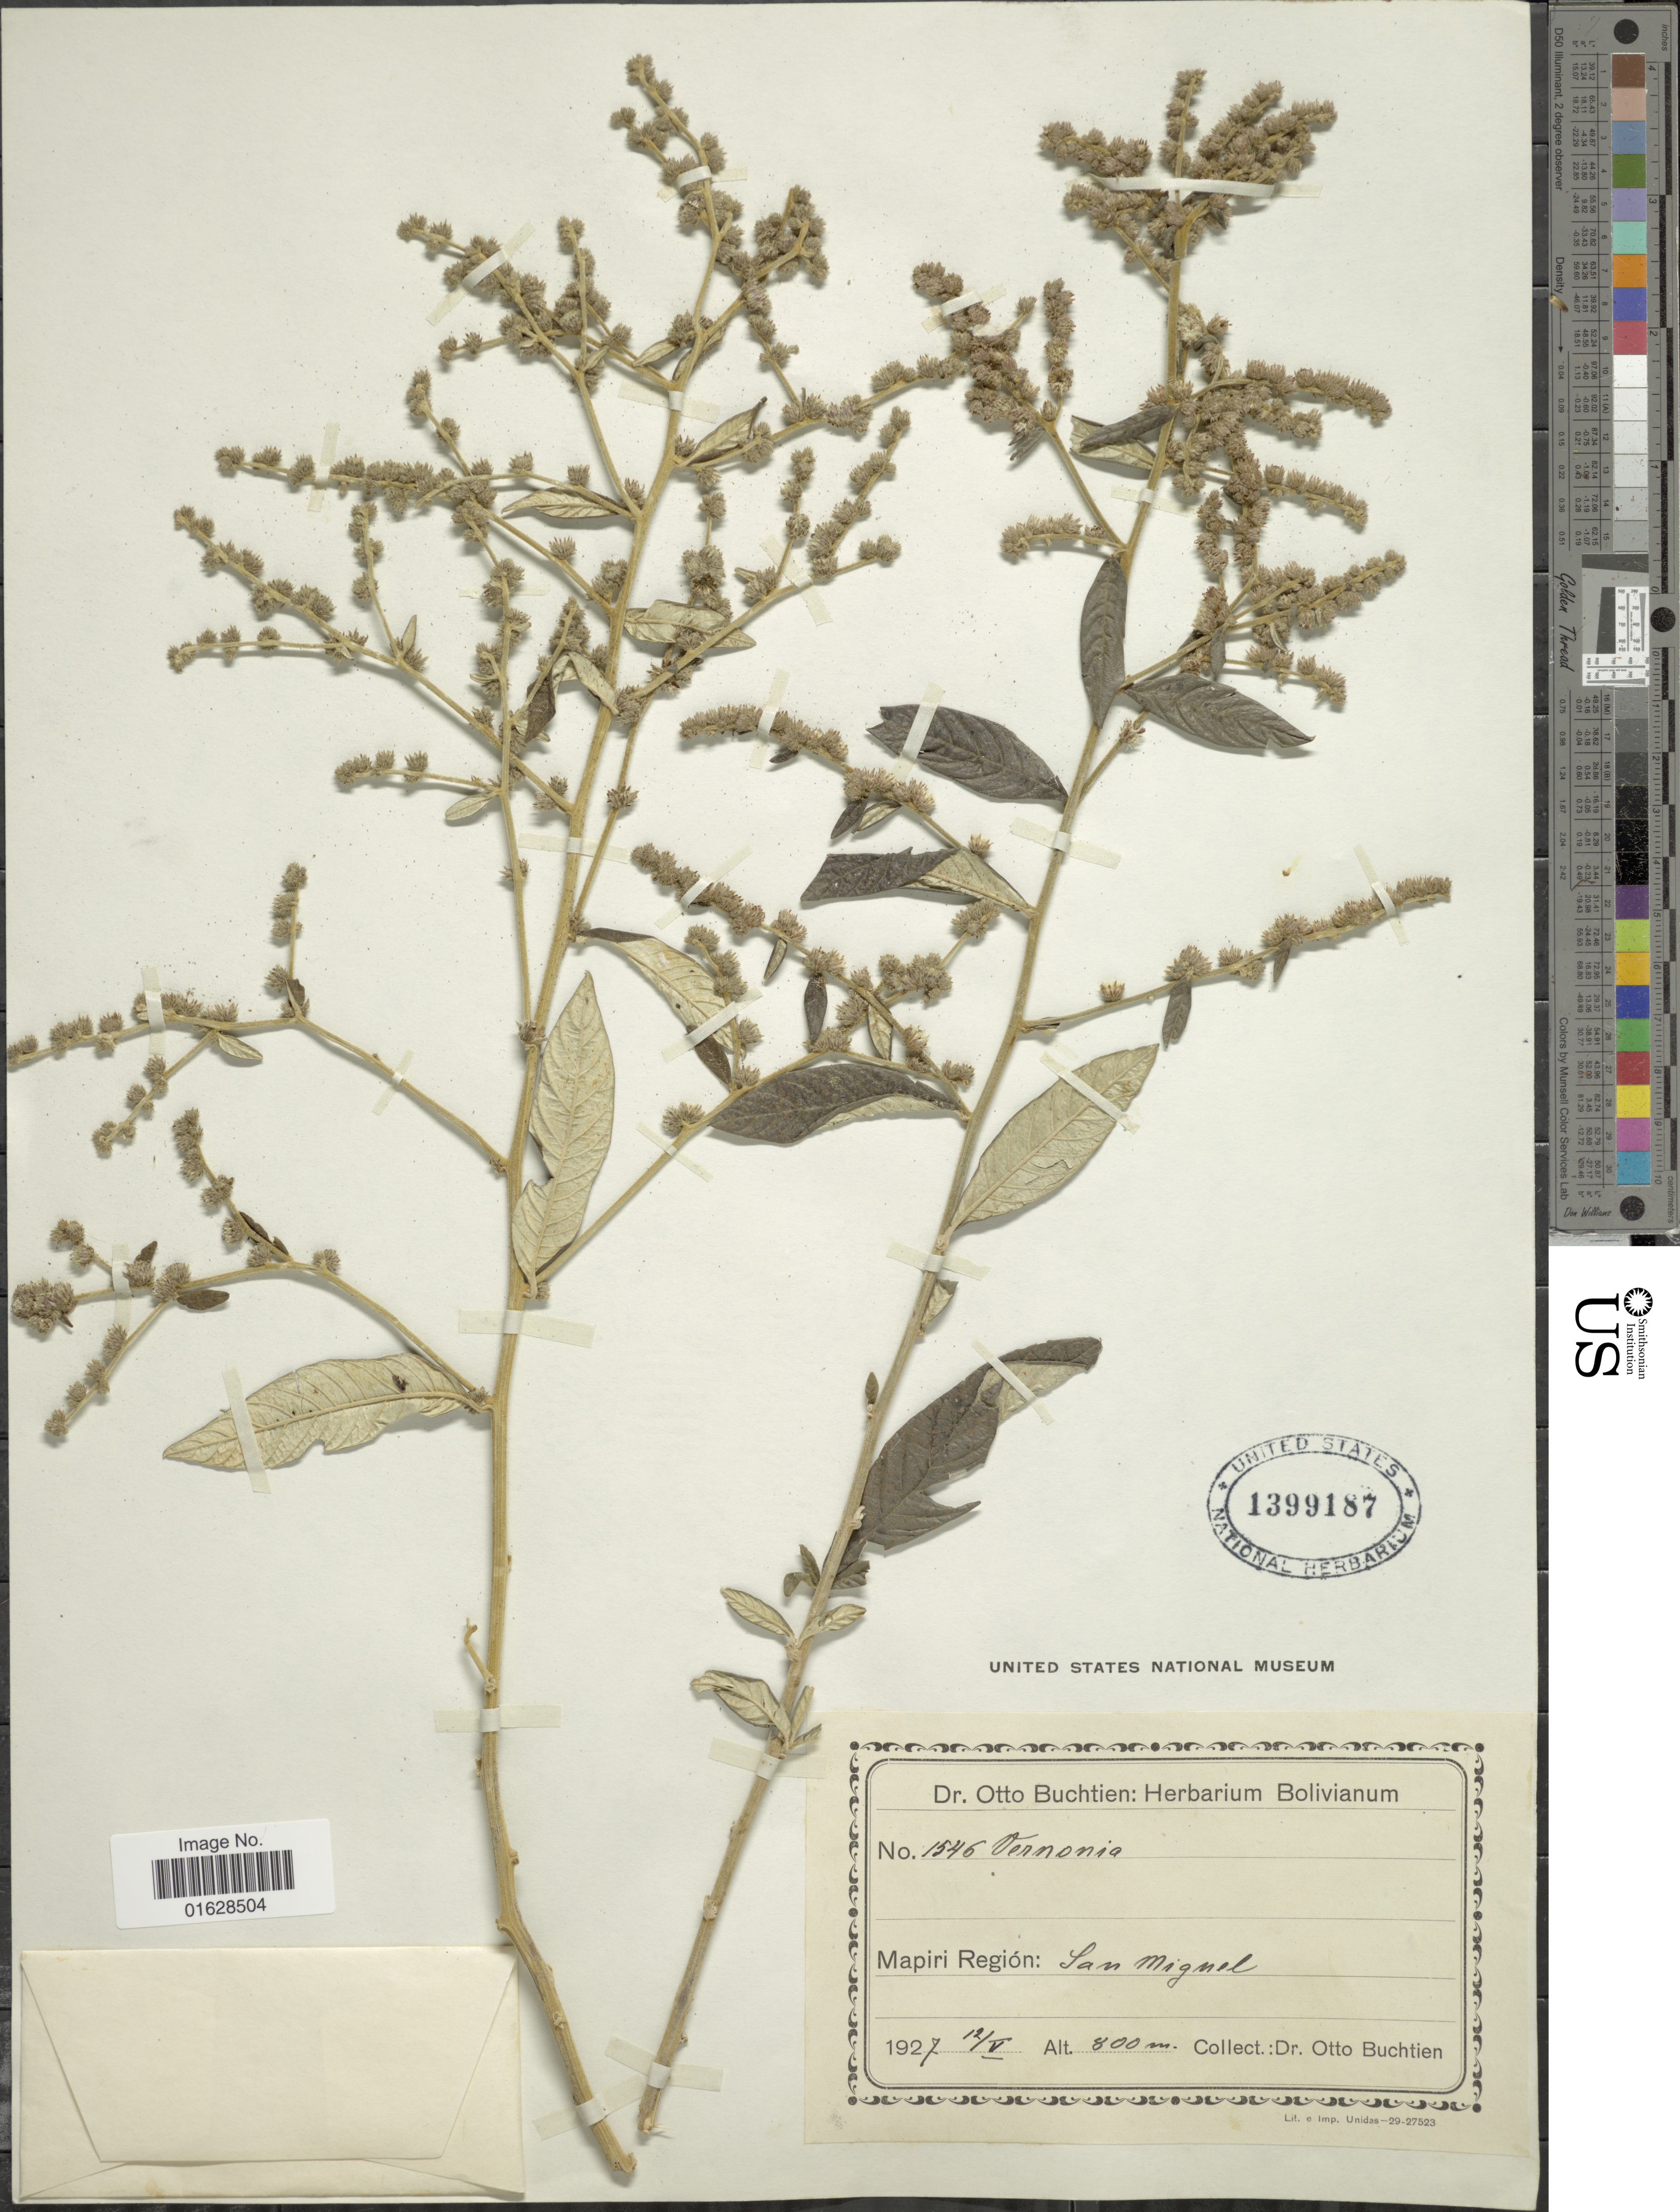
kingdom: Plantae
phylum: Tracheophyta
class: Magnoliopsida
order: Asterales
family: Asteraceae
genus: Lepidaploa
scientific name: Lepidaploa bakerana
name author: (Britton) H. Rob.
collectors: O. Buchtien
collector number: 1546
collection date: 1927-05-12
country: Bolivia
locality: Bolivianum. Mapiri Region. San Miguel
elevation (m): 800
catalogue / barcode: US 1399187